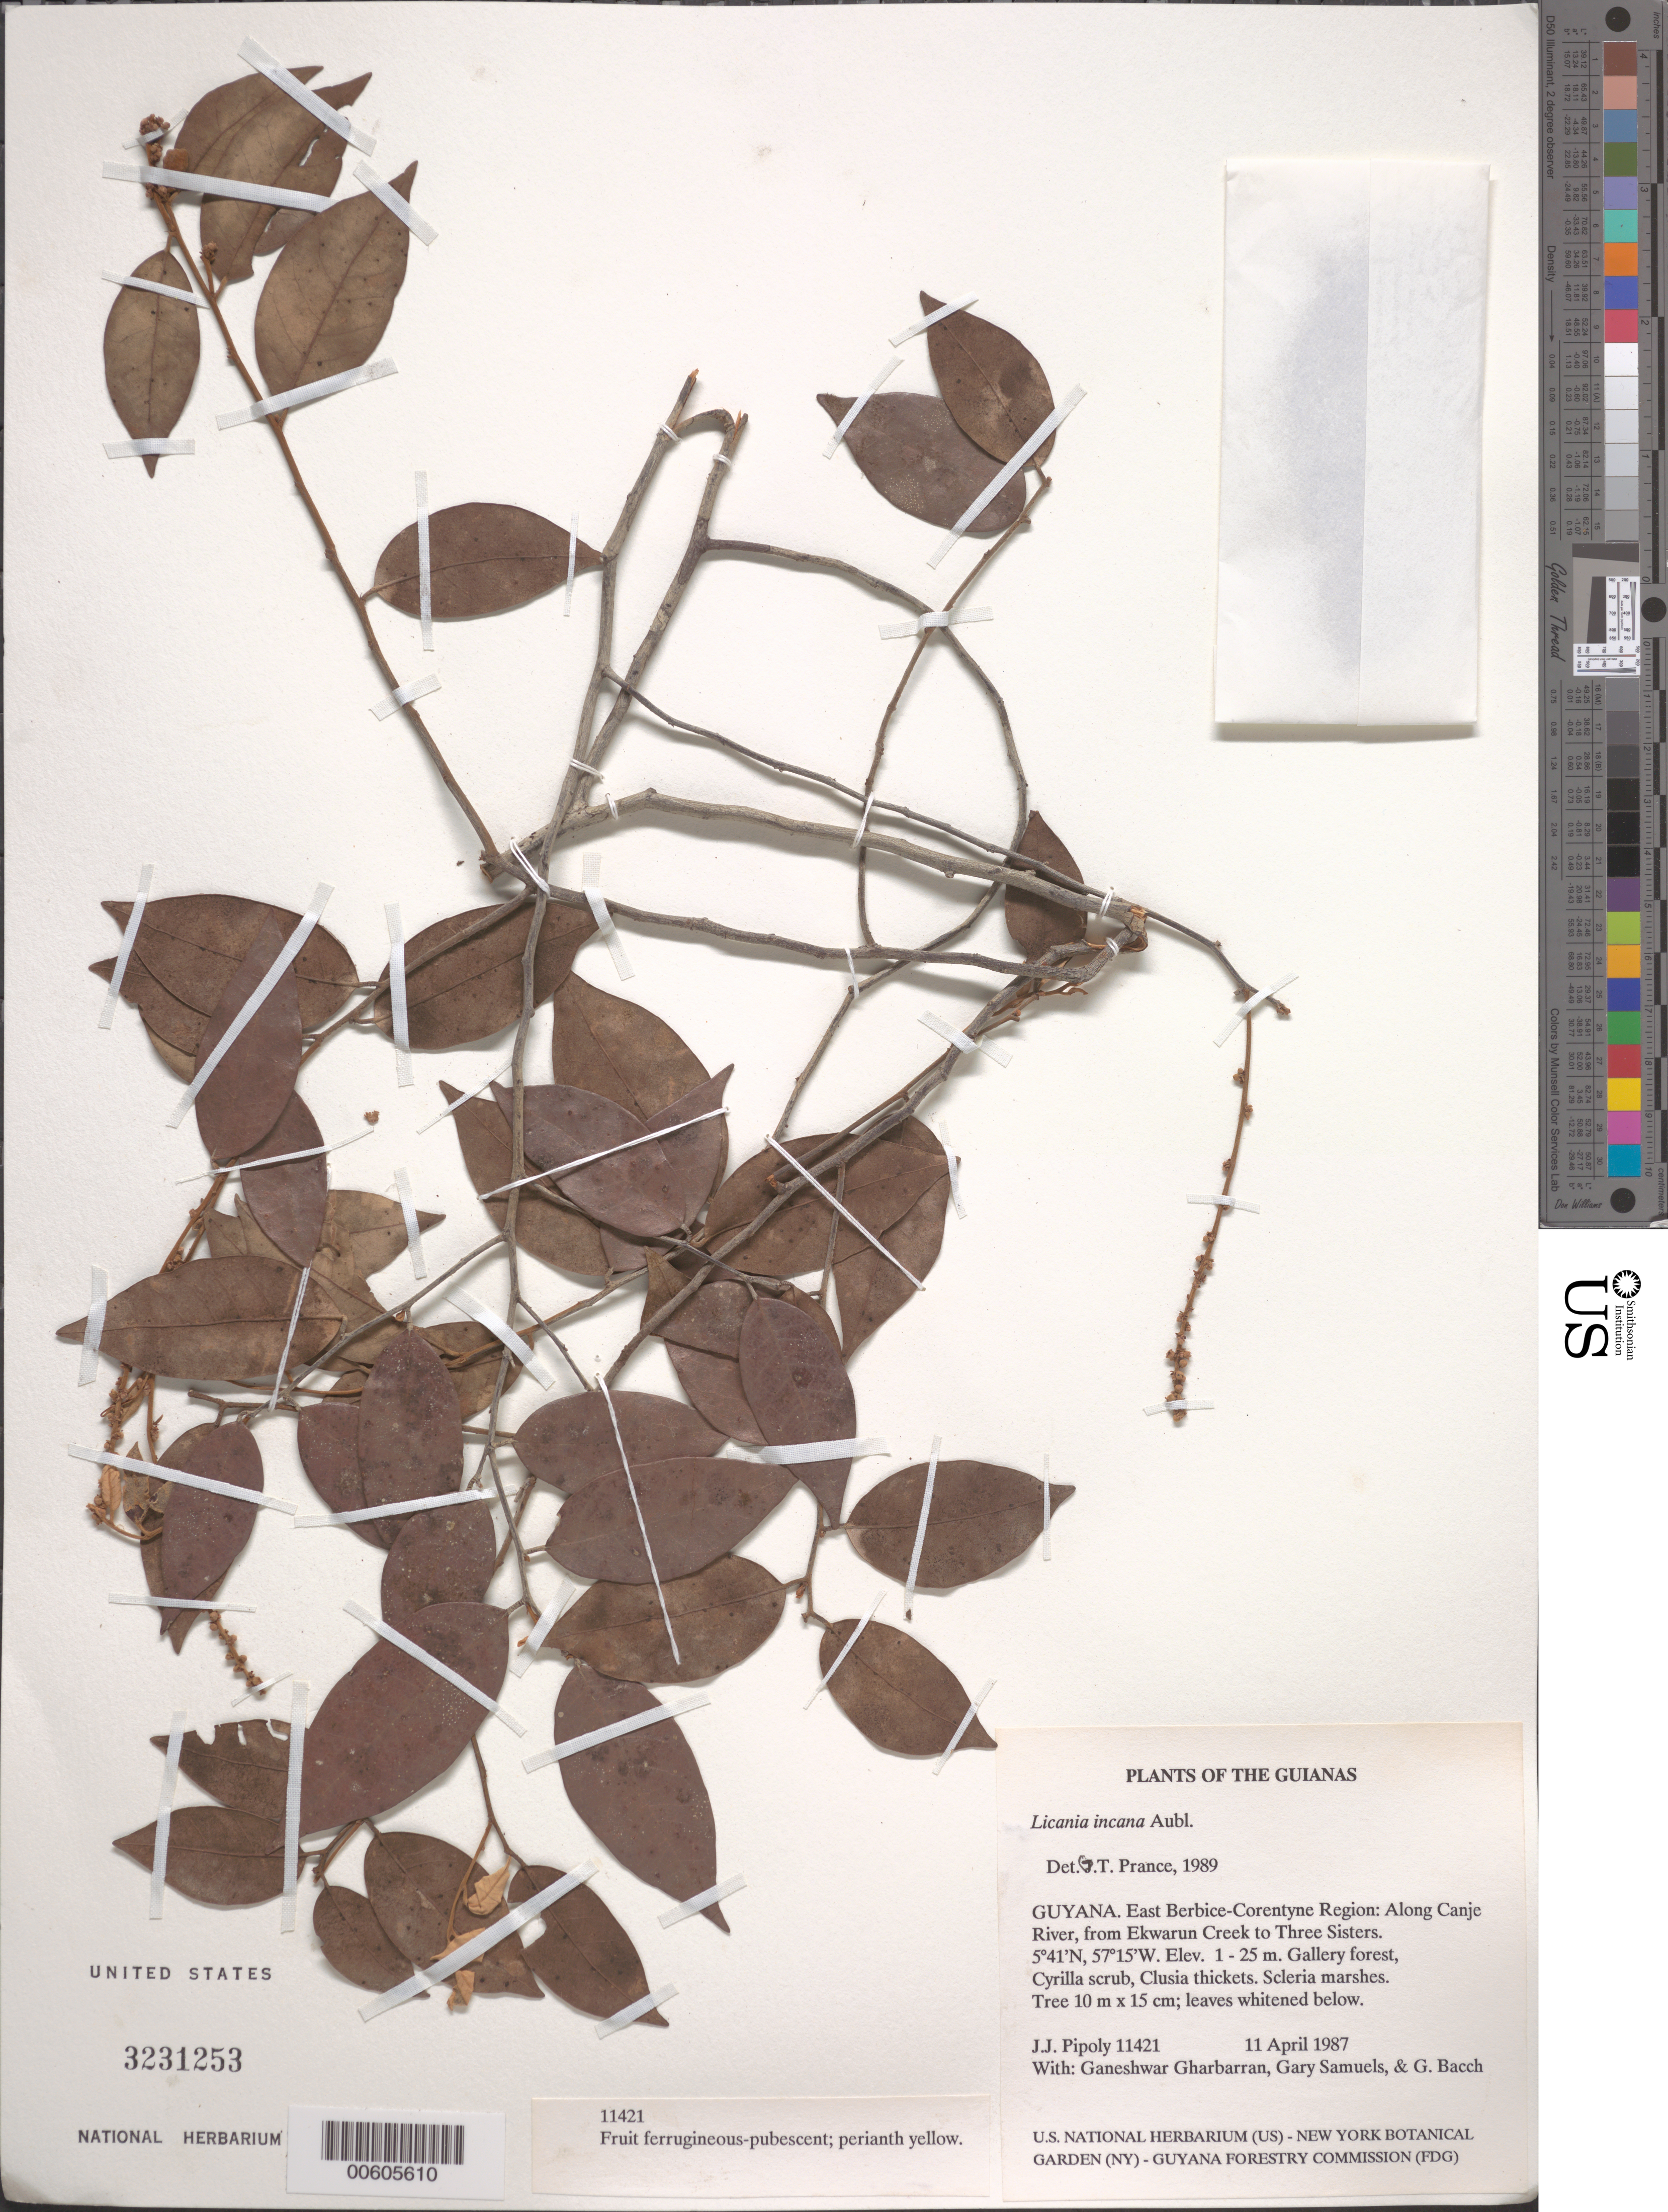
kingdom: Plantae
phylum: Tracheophyta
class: Magnoliopsida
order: Malpighiales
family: Chrysobalanaceae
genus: Licania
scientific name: Licania incana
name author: Aubl.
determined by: Prance, G. T.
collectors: J. J. Pipoly, G. Gharbarran, G. Samuels & G. Bacchus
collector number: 11421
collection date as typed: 11 April 1987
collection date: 1987-04-11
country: Guyana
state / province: E. Berbice-Corentyne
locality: Along Canje River, from Ekwarun Creek to Three Sisters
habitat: Gallery forest, Cyrilla scrub, Clusia thickets. Scleria marshes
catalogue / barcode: US 3231253